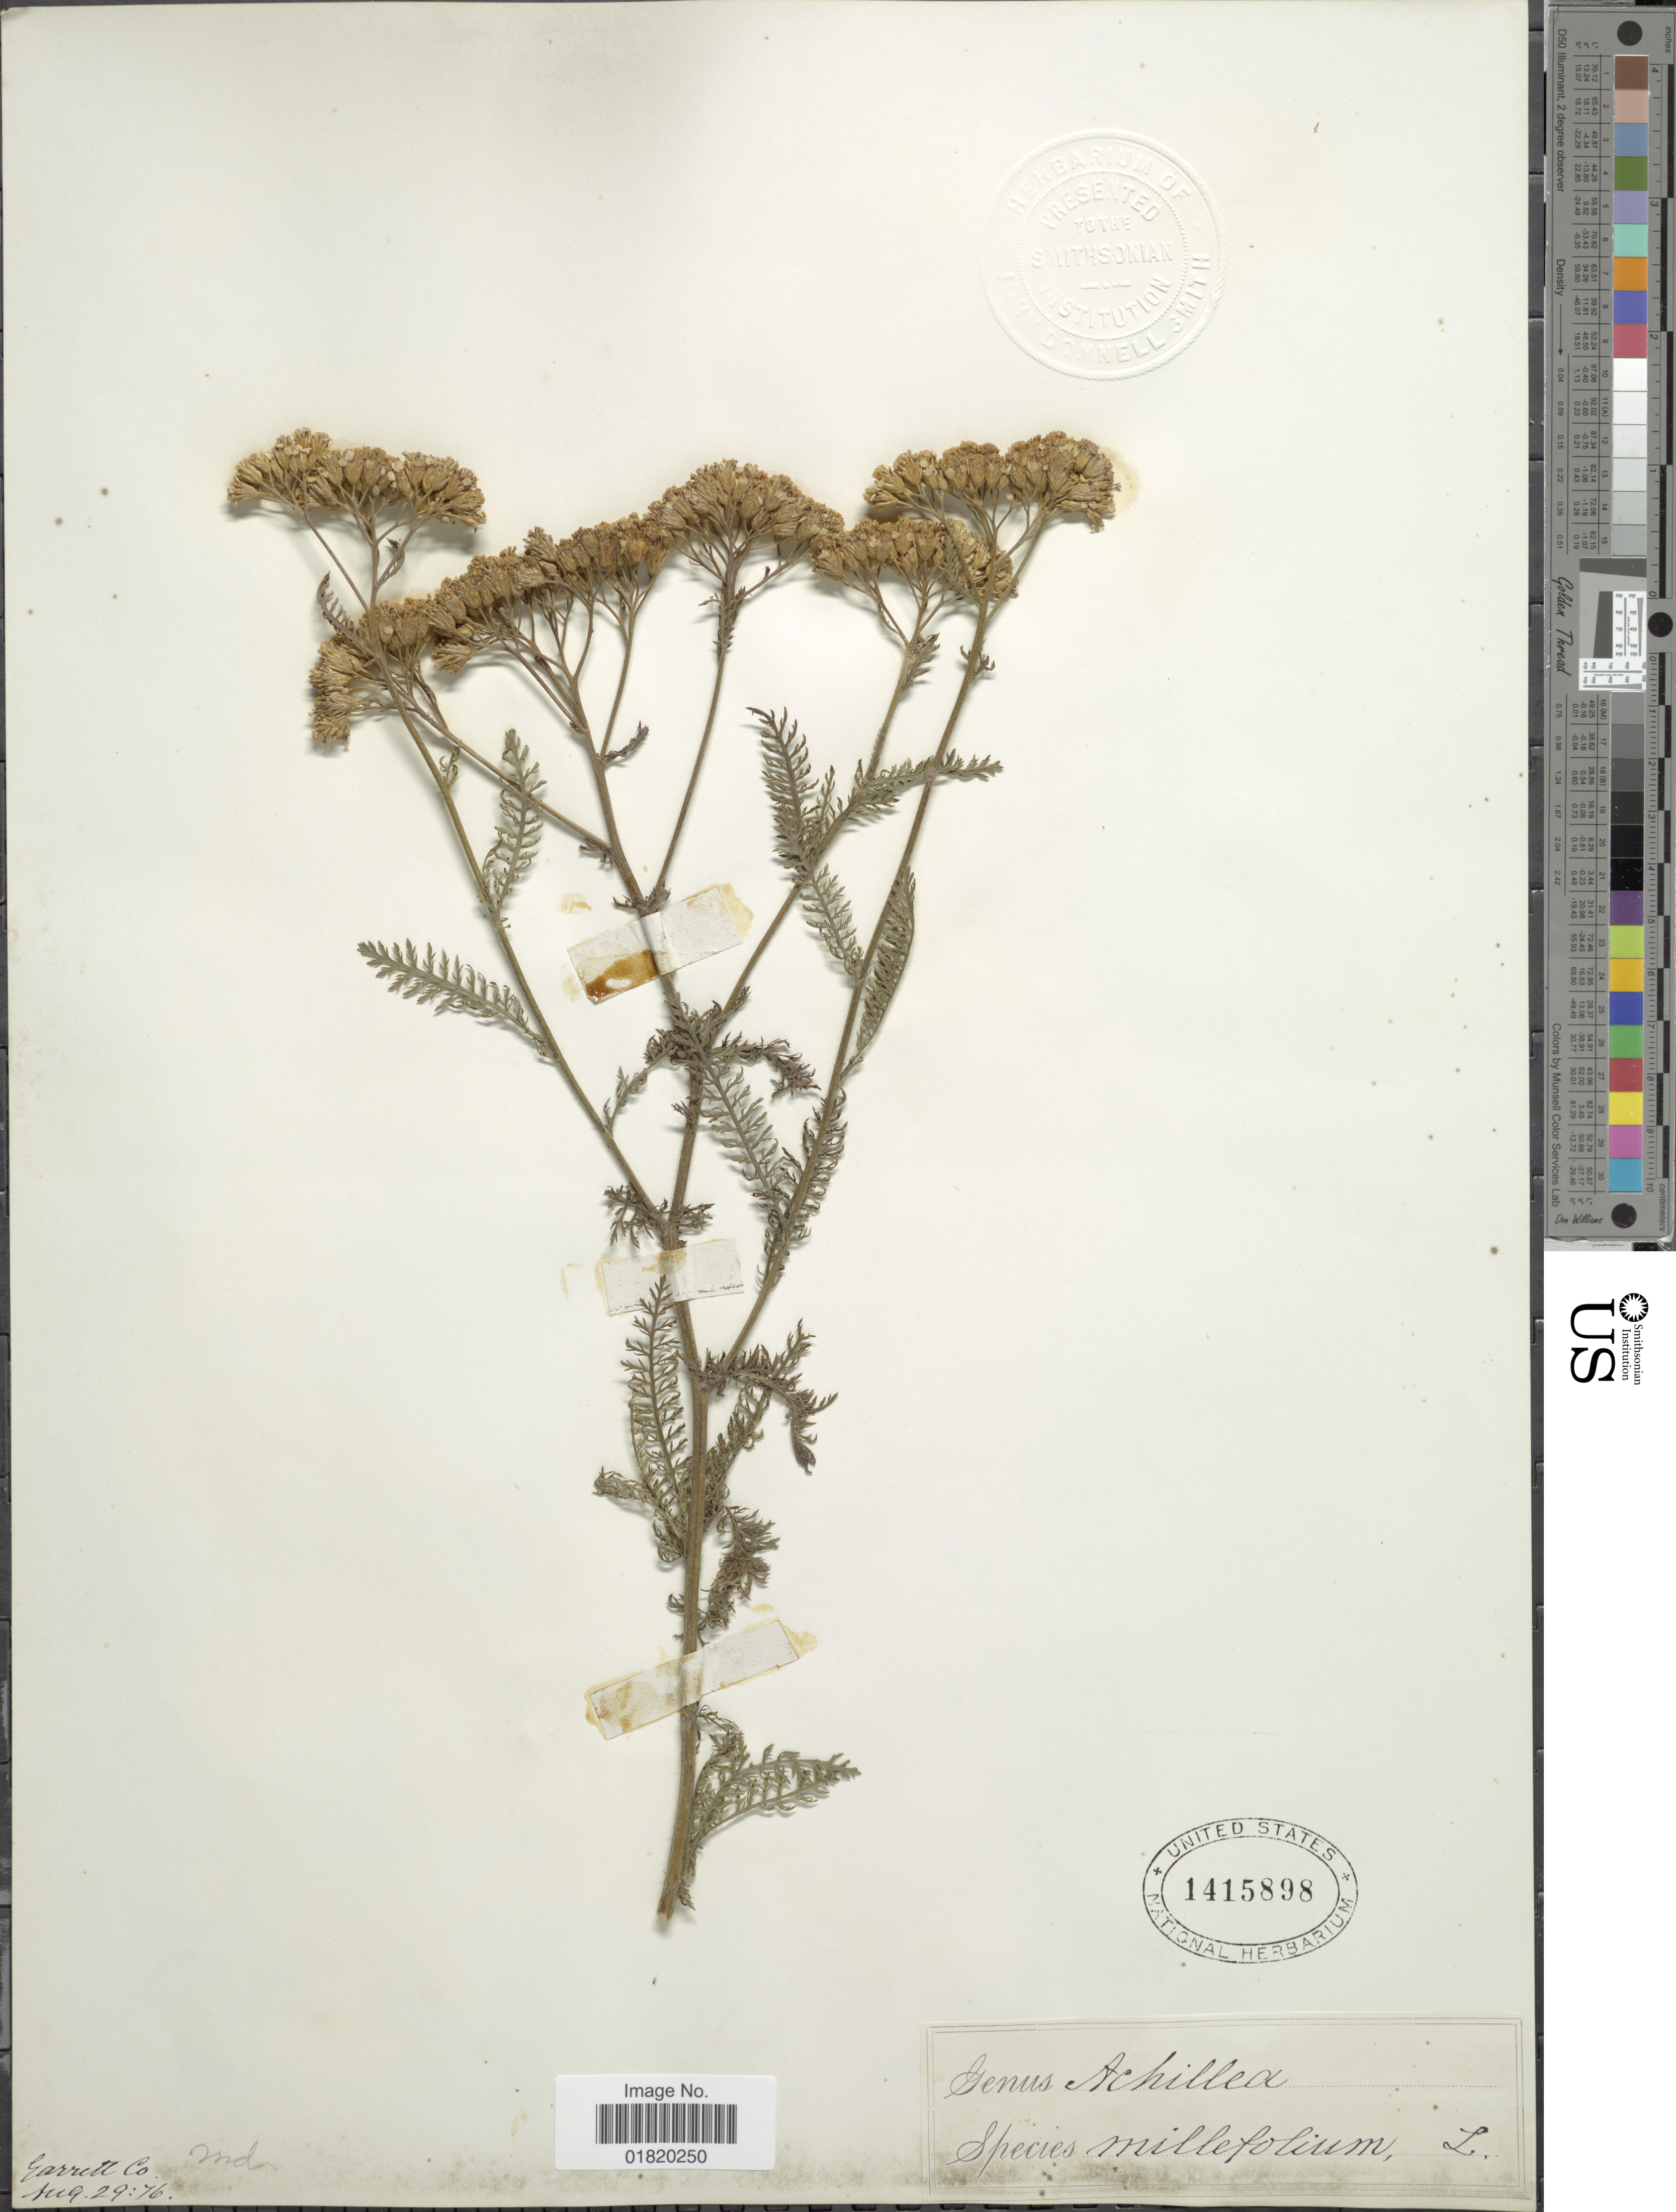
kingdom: Plantae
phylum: Tracheophyta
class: Magnoliopsida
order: Asterales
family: Asteraceae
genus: Achillea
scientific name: Achillea millefolium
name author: L.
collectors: J. Donnell Smith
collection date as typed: Transcribed d/m/y: 29/8/76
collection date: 1876-08-29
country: United States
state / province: Maryland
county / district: Garrett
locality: Garrett County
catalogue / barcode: US 1415898